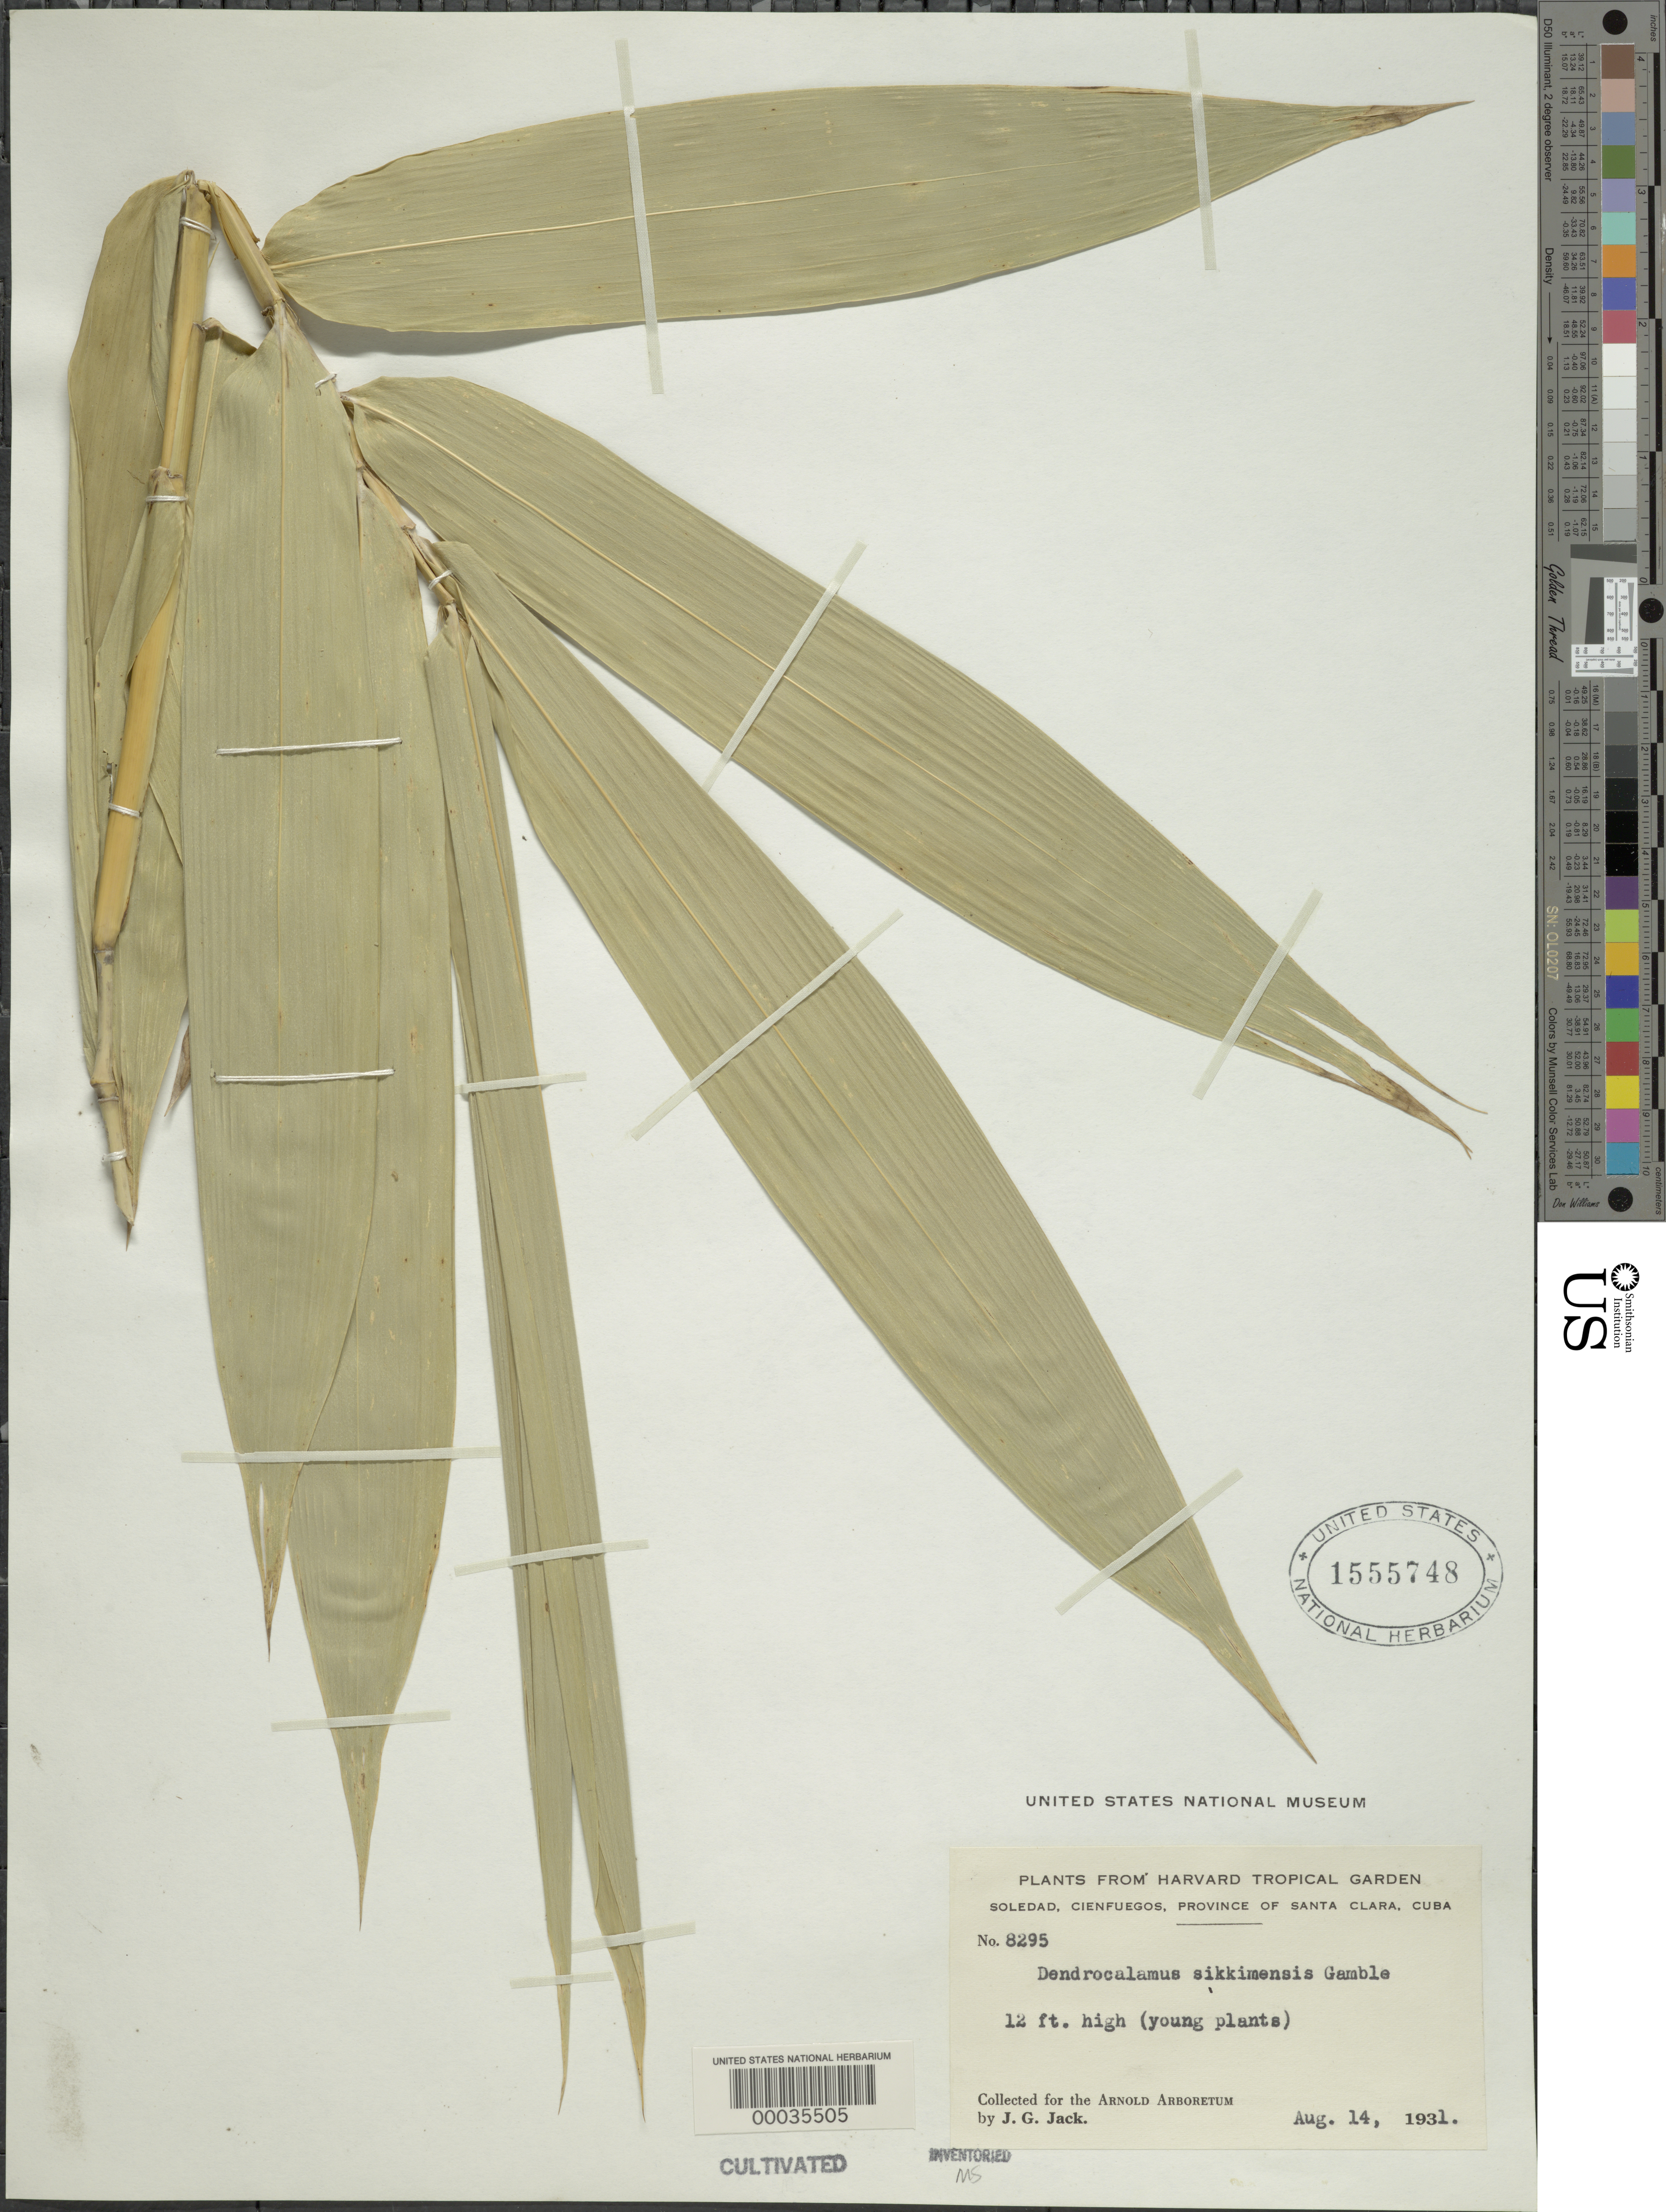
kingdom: Plantae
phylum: Tracheophyta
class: Liliopsida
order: Poales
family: Poaceae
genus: Dendrocalamus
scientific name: Dendrocalamus sikkimensis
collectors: J. G. Jack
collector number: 8295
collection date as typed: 14 Aug 1931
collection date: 1931-08-14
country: Cuba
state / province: Las Villas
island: Greater Antilles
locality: Soledad, cienfuegos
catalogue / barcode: US 1555748